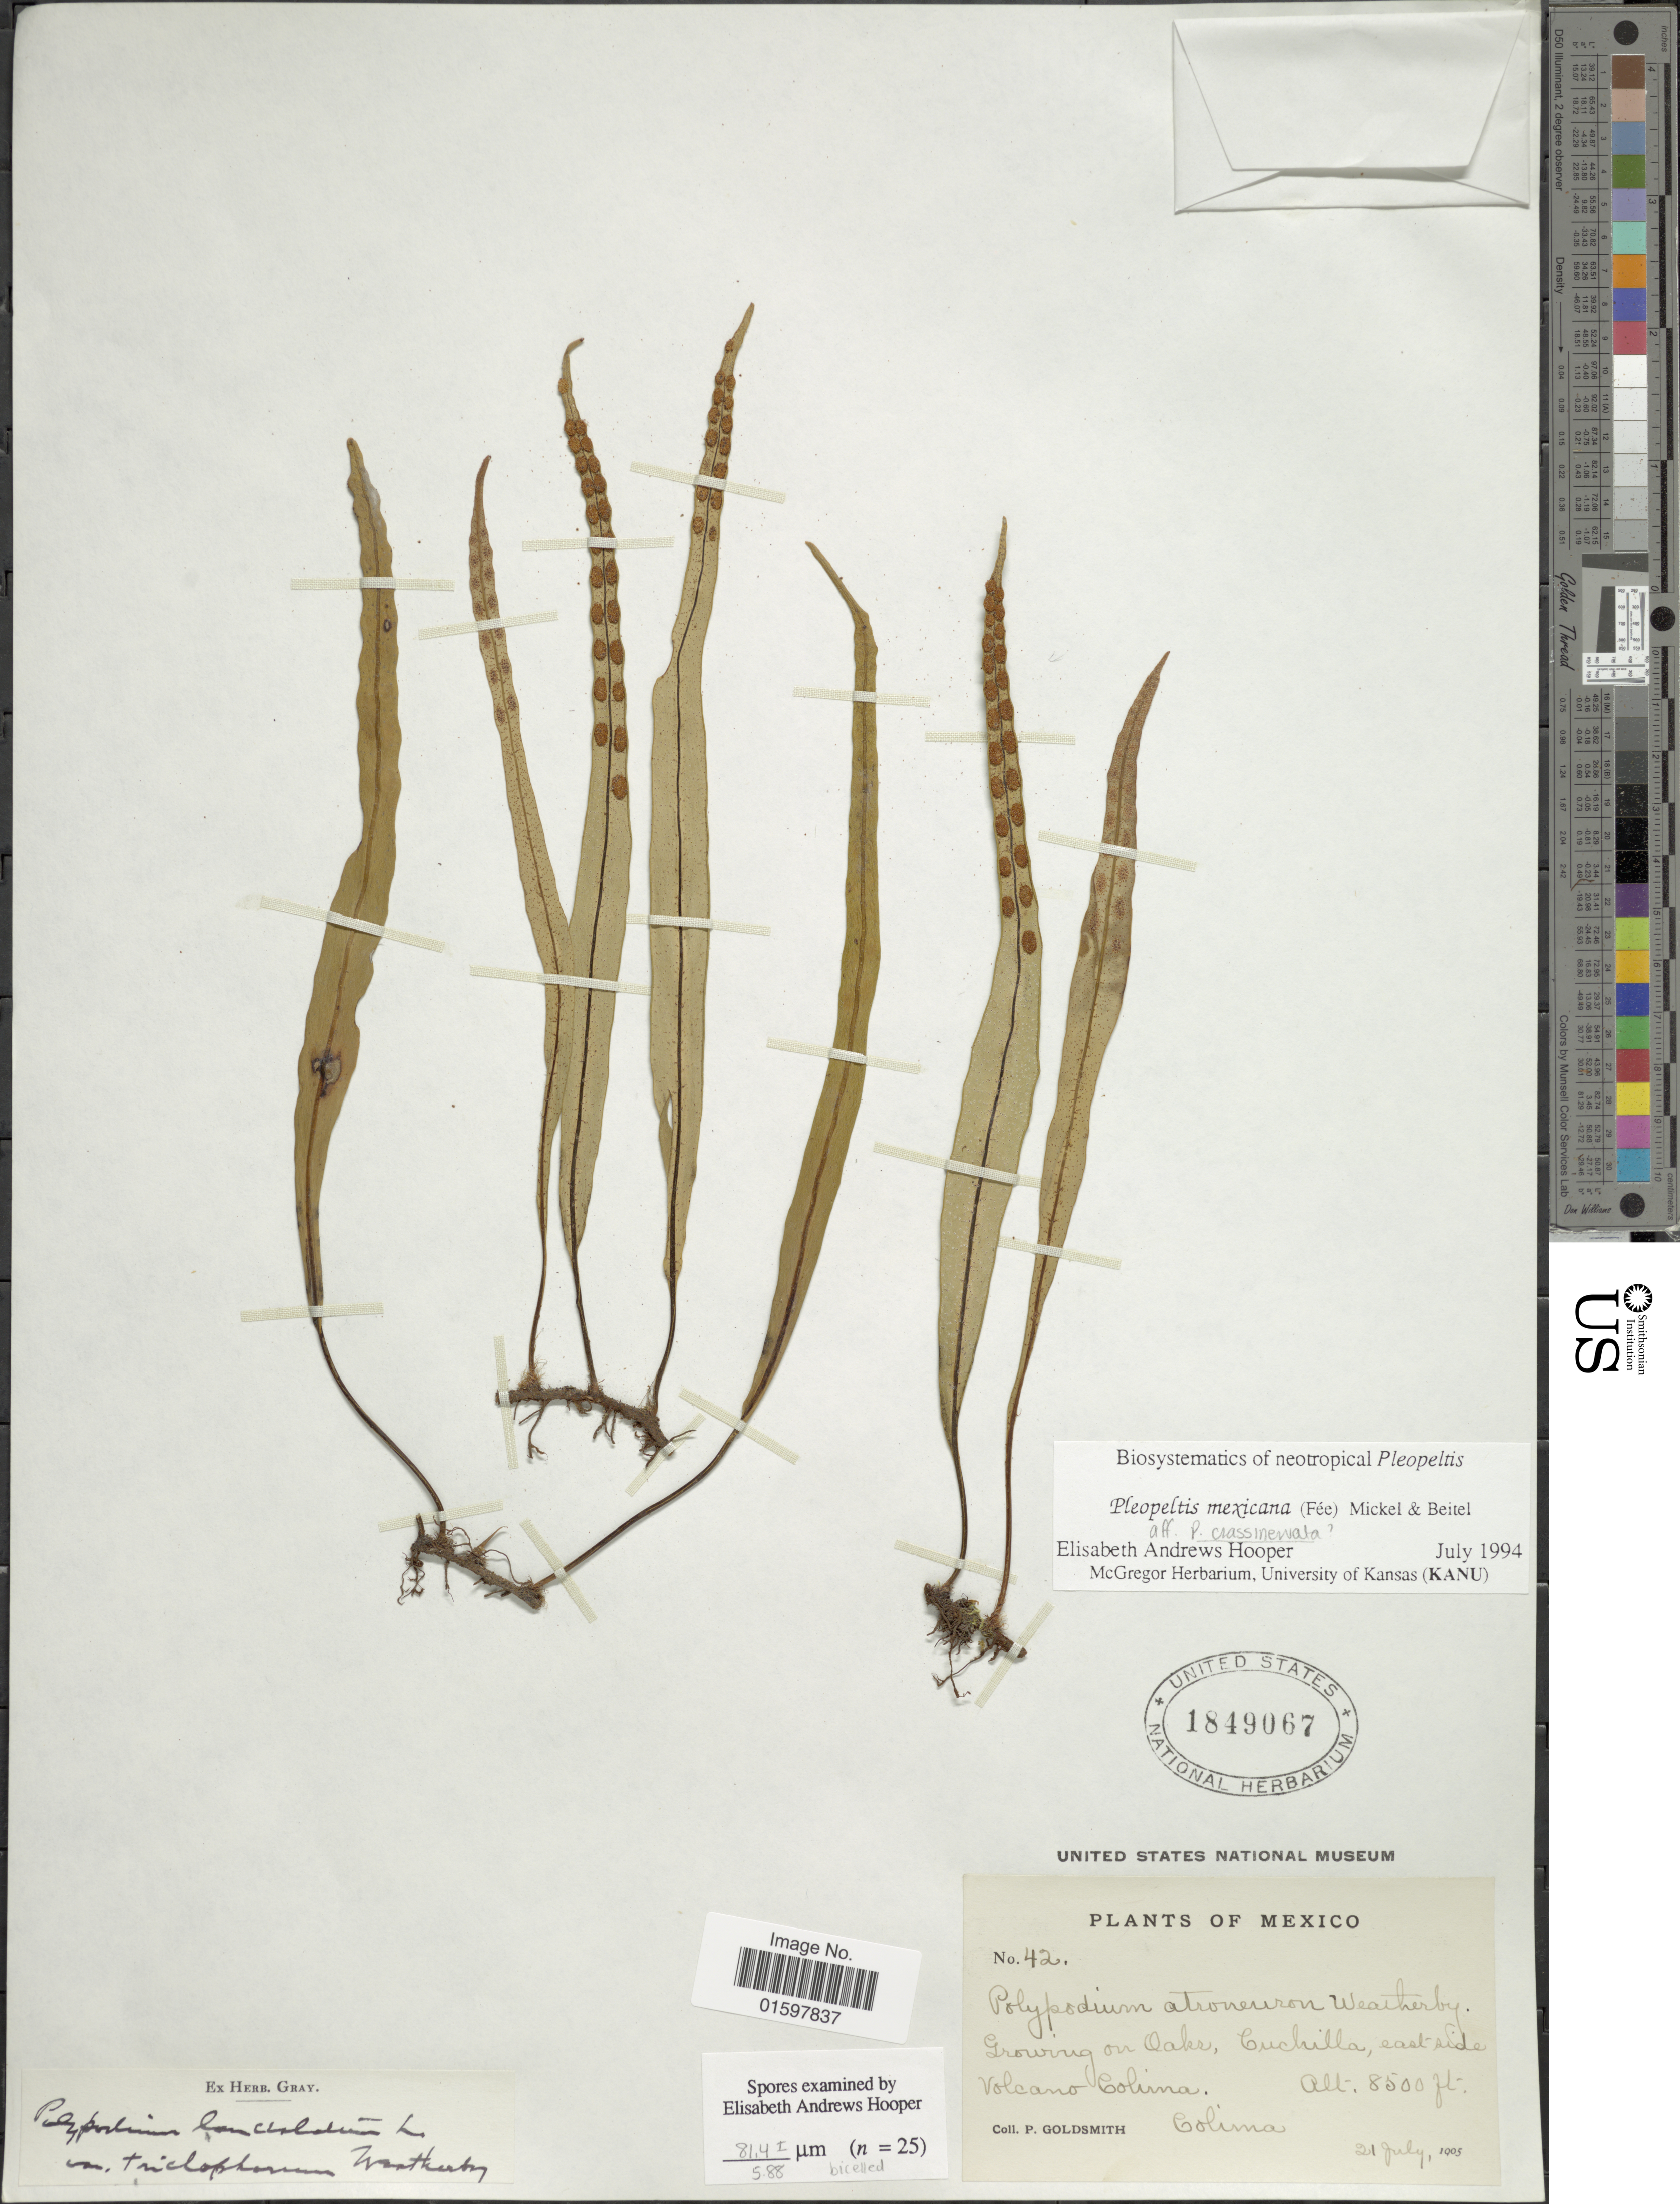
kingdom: Plantae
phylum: Tracheophyta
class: Polypodiopsida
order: Polypodiales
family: Polypodiaceae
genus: Pleopeltis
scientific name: Pleopeltis mexicana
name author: (Fée) Mickel & Beitel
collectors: P. Goldsmith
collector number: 42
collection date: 1905-07-21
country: Mexico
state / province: Colima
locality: Cuchilla, east-side Volcano Colima.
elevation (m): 2591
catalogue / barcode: US 1849067